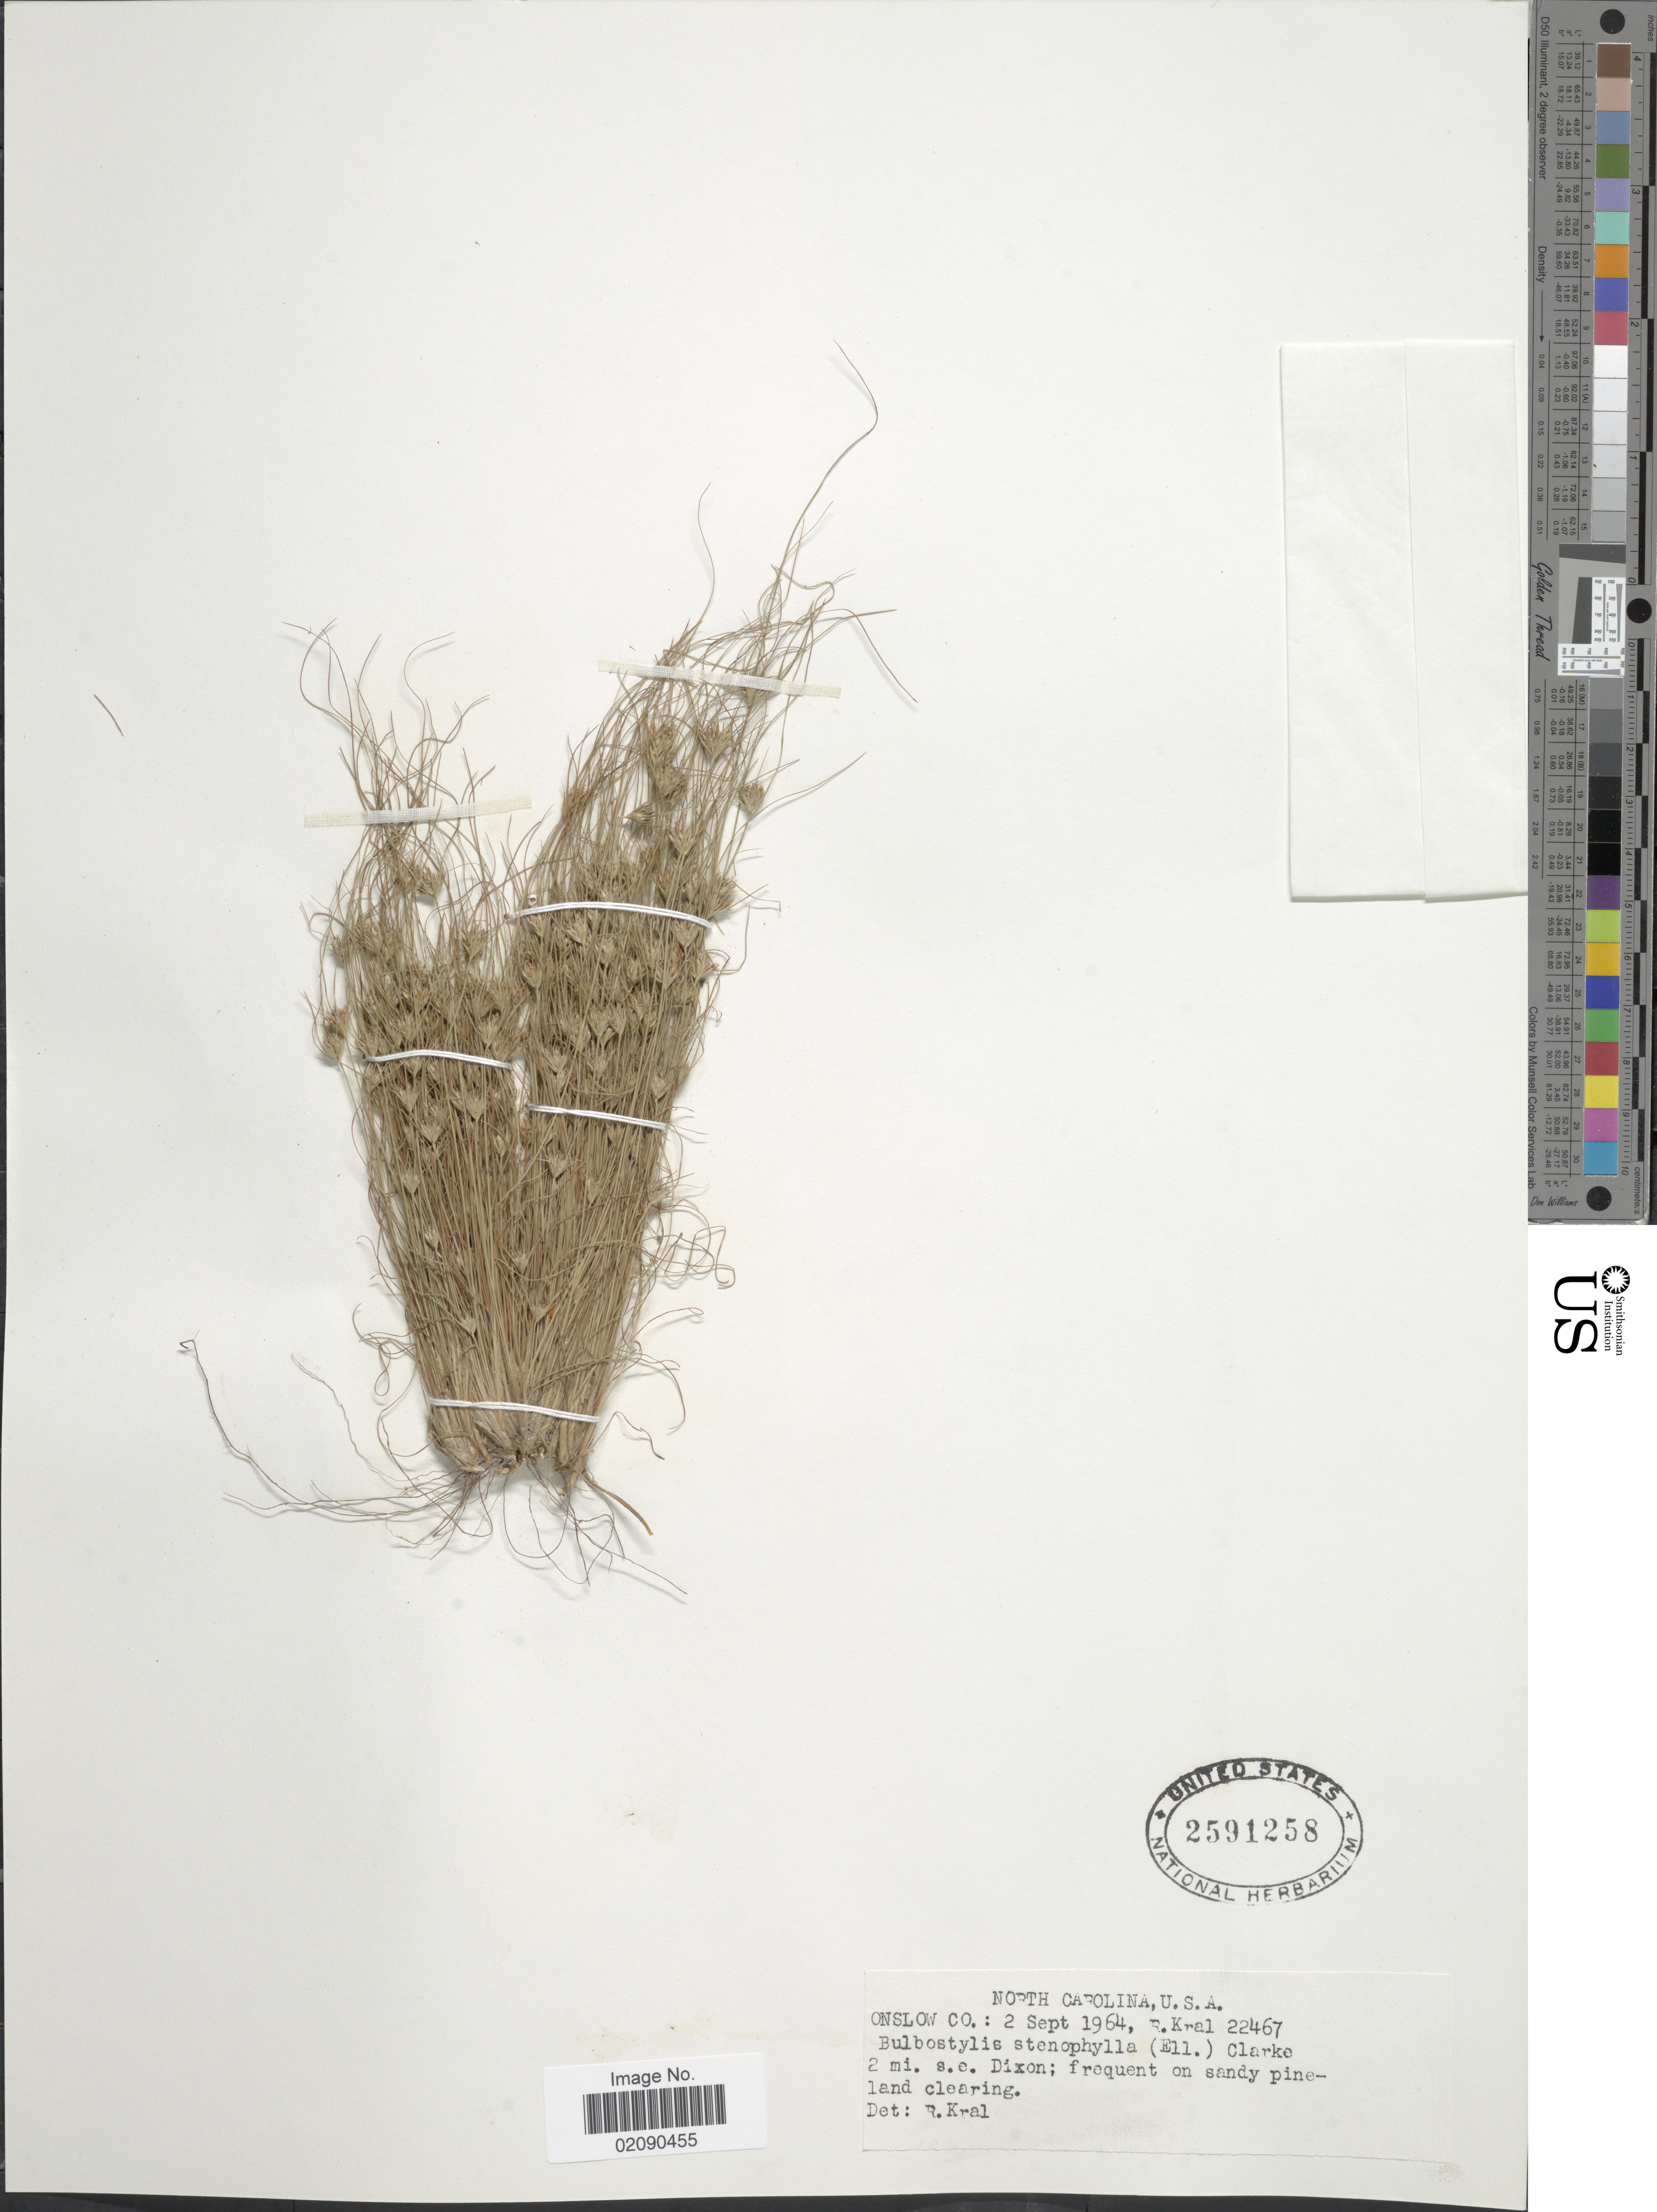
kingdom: Plantae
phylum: Tracheophyta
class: Liliopsida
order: Poales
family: Cyperaceae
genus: Bulbostylis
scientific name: Bulbostylis stenophylla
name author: (Elliott) C.B. Clarke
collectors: R. Kral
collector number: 22467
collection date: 1964-09-02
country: United States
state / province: North Carolina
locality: Onslow Co; 2 mi s.e. Dixon; frequent on sandy pineland clearing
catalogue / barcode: US 2591258